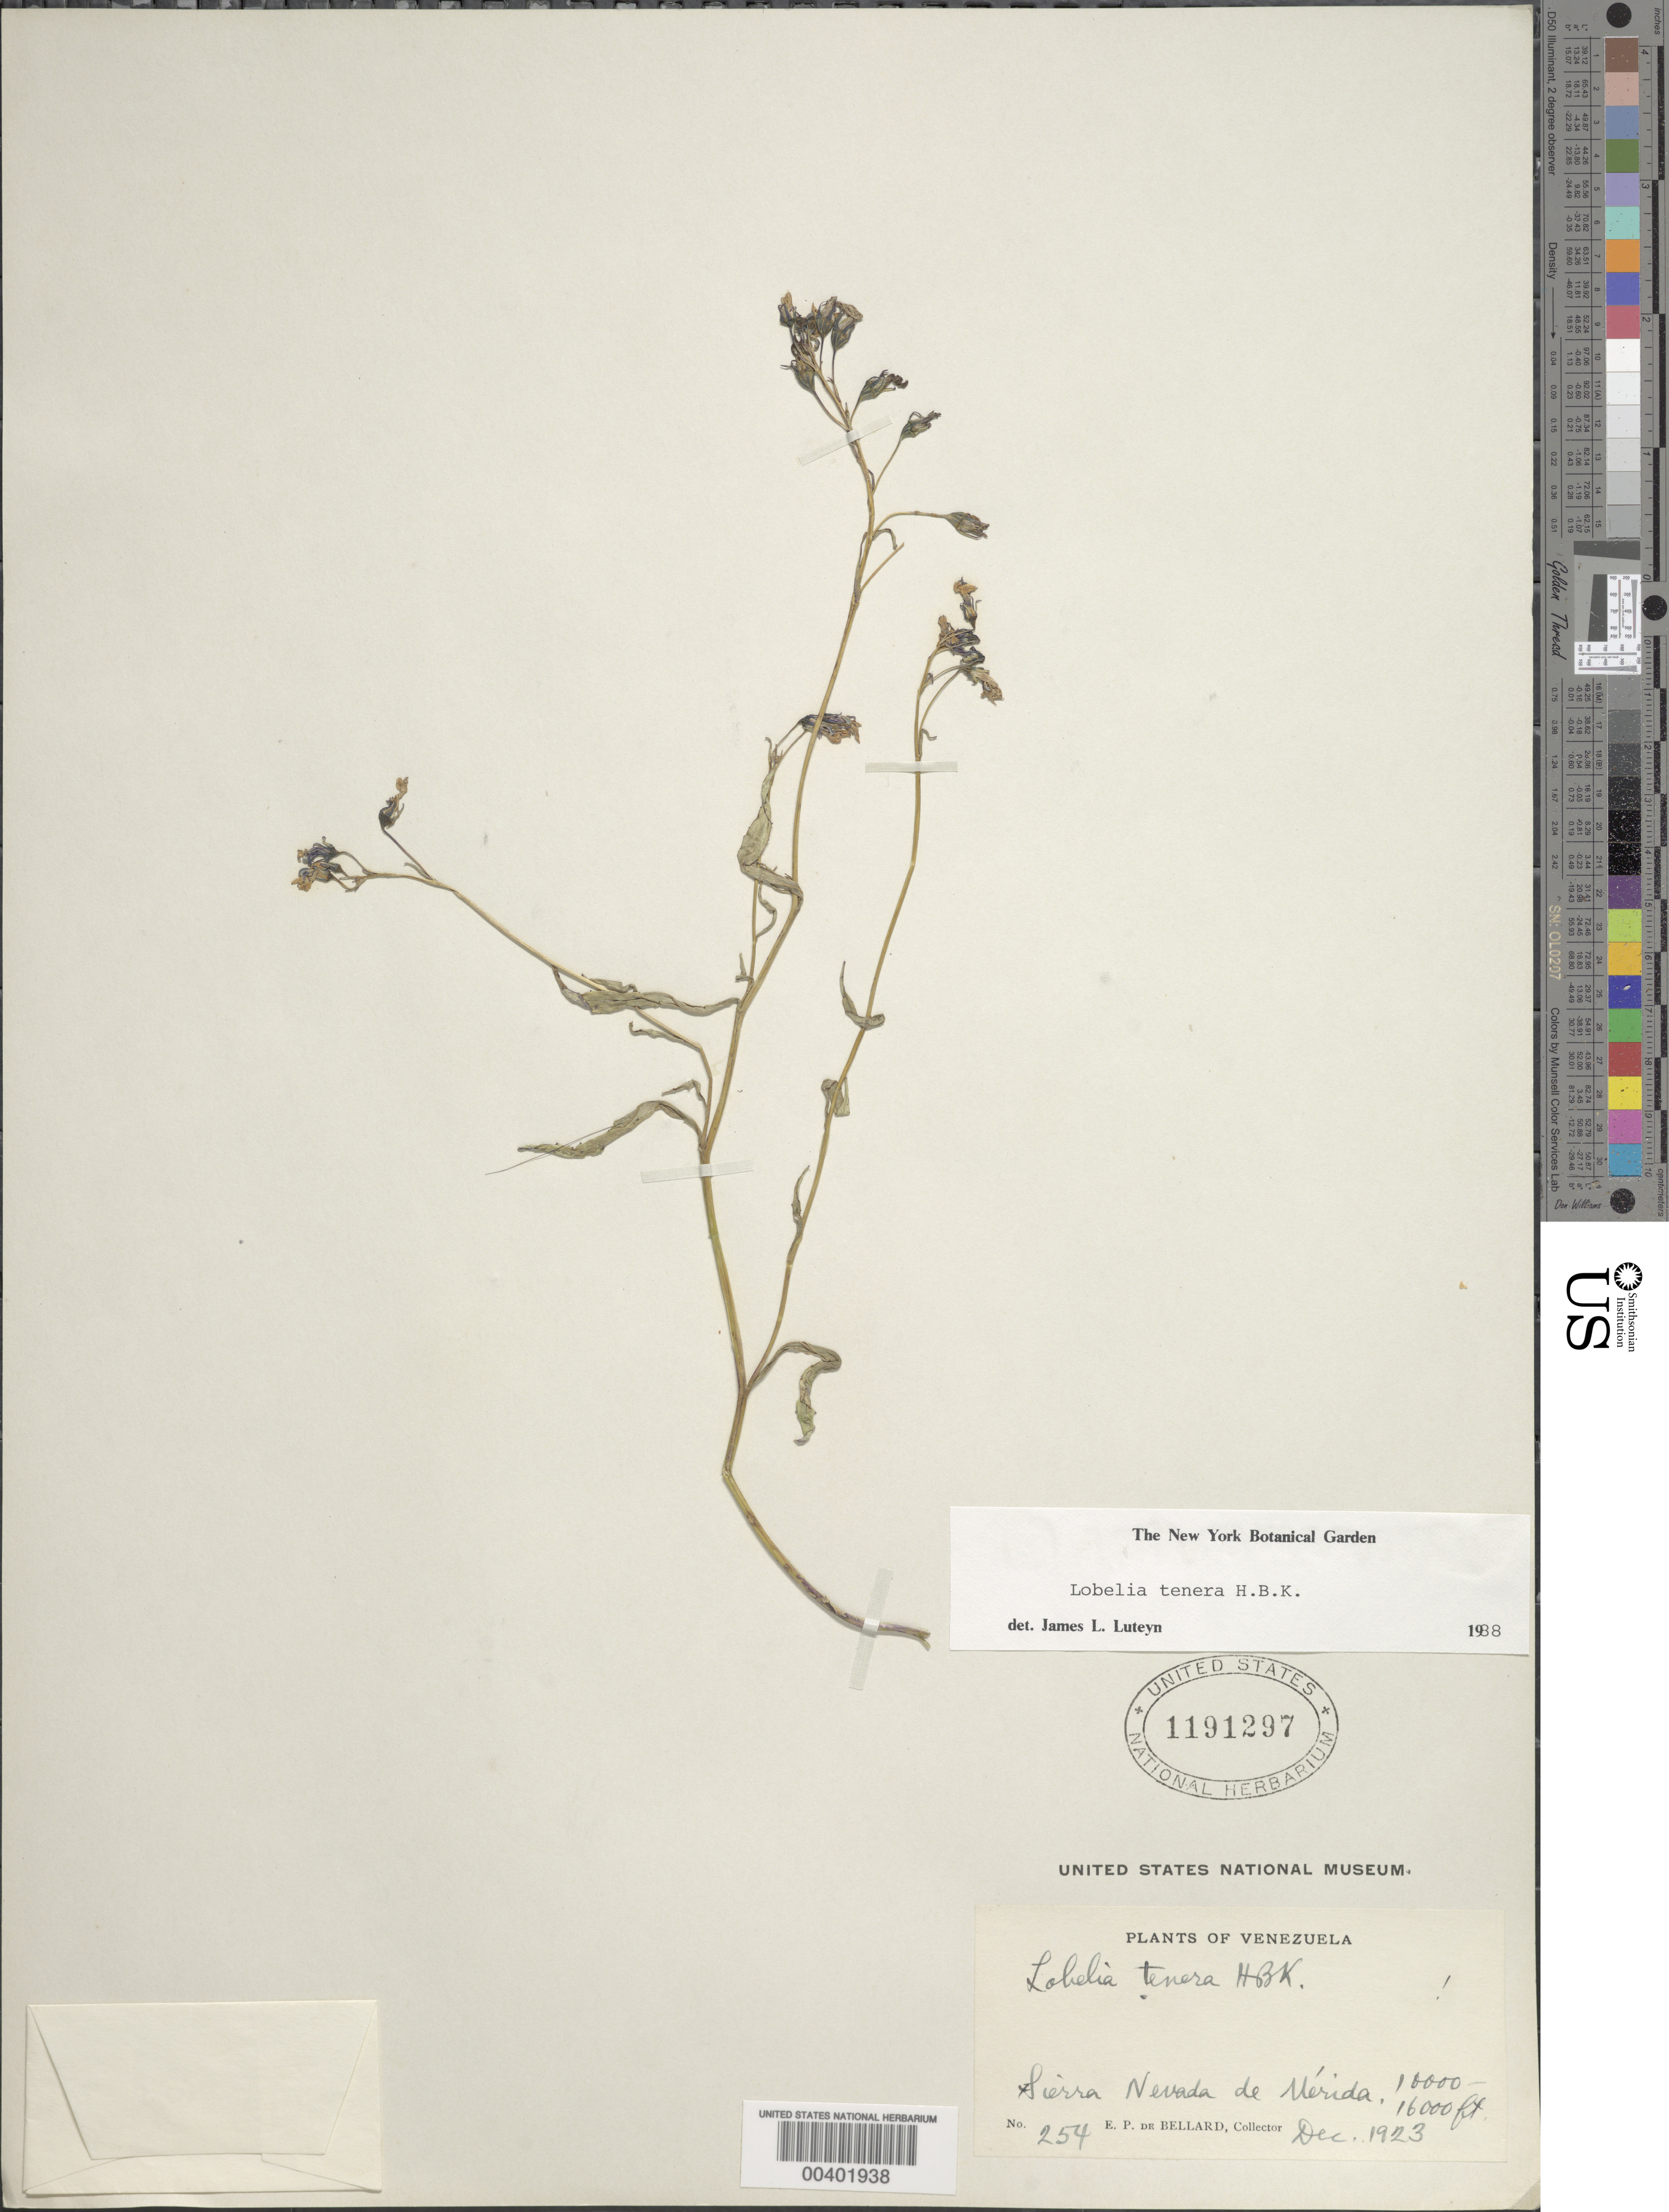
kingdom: Plantae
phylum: Tracheophyta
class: Magnoliopsida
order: Asterales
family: Campanulaceae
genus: Lobelia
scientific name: Lobelia tenera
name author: Kunth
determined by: Luteyn, J. L.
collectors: E. Bellard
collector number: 254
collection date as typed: Dec 1923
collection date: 1923-12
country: Venezuela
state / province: Mérida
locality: Sierra Nevada de Mérida.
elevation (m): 1000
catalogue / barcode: US 1191297